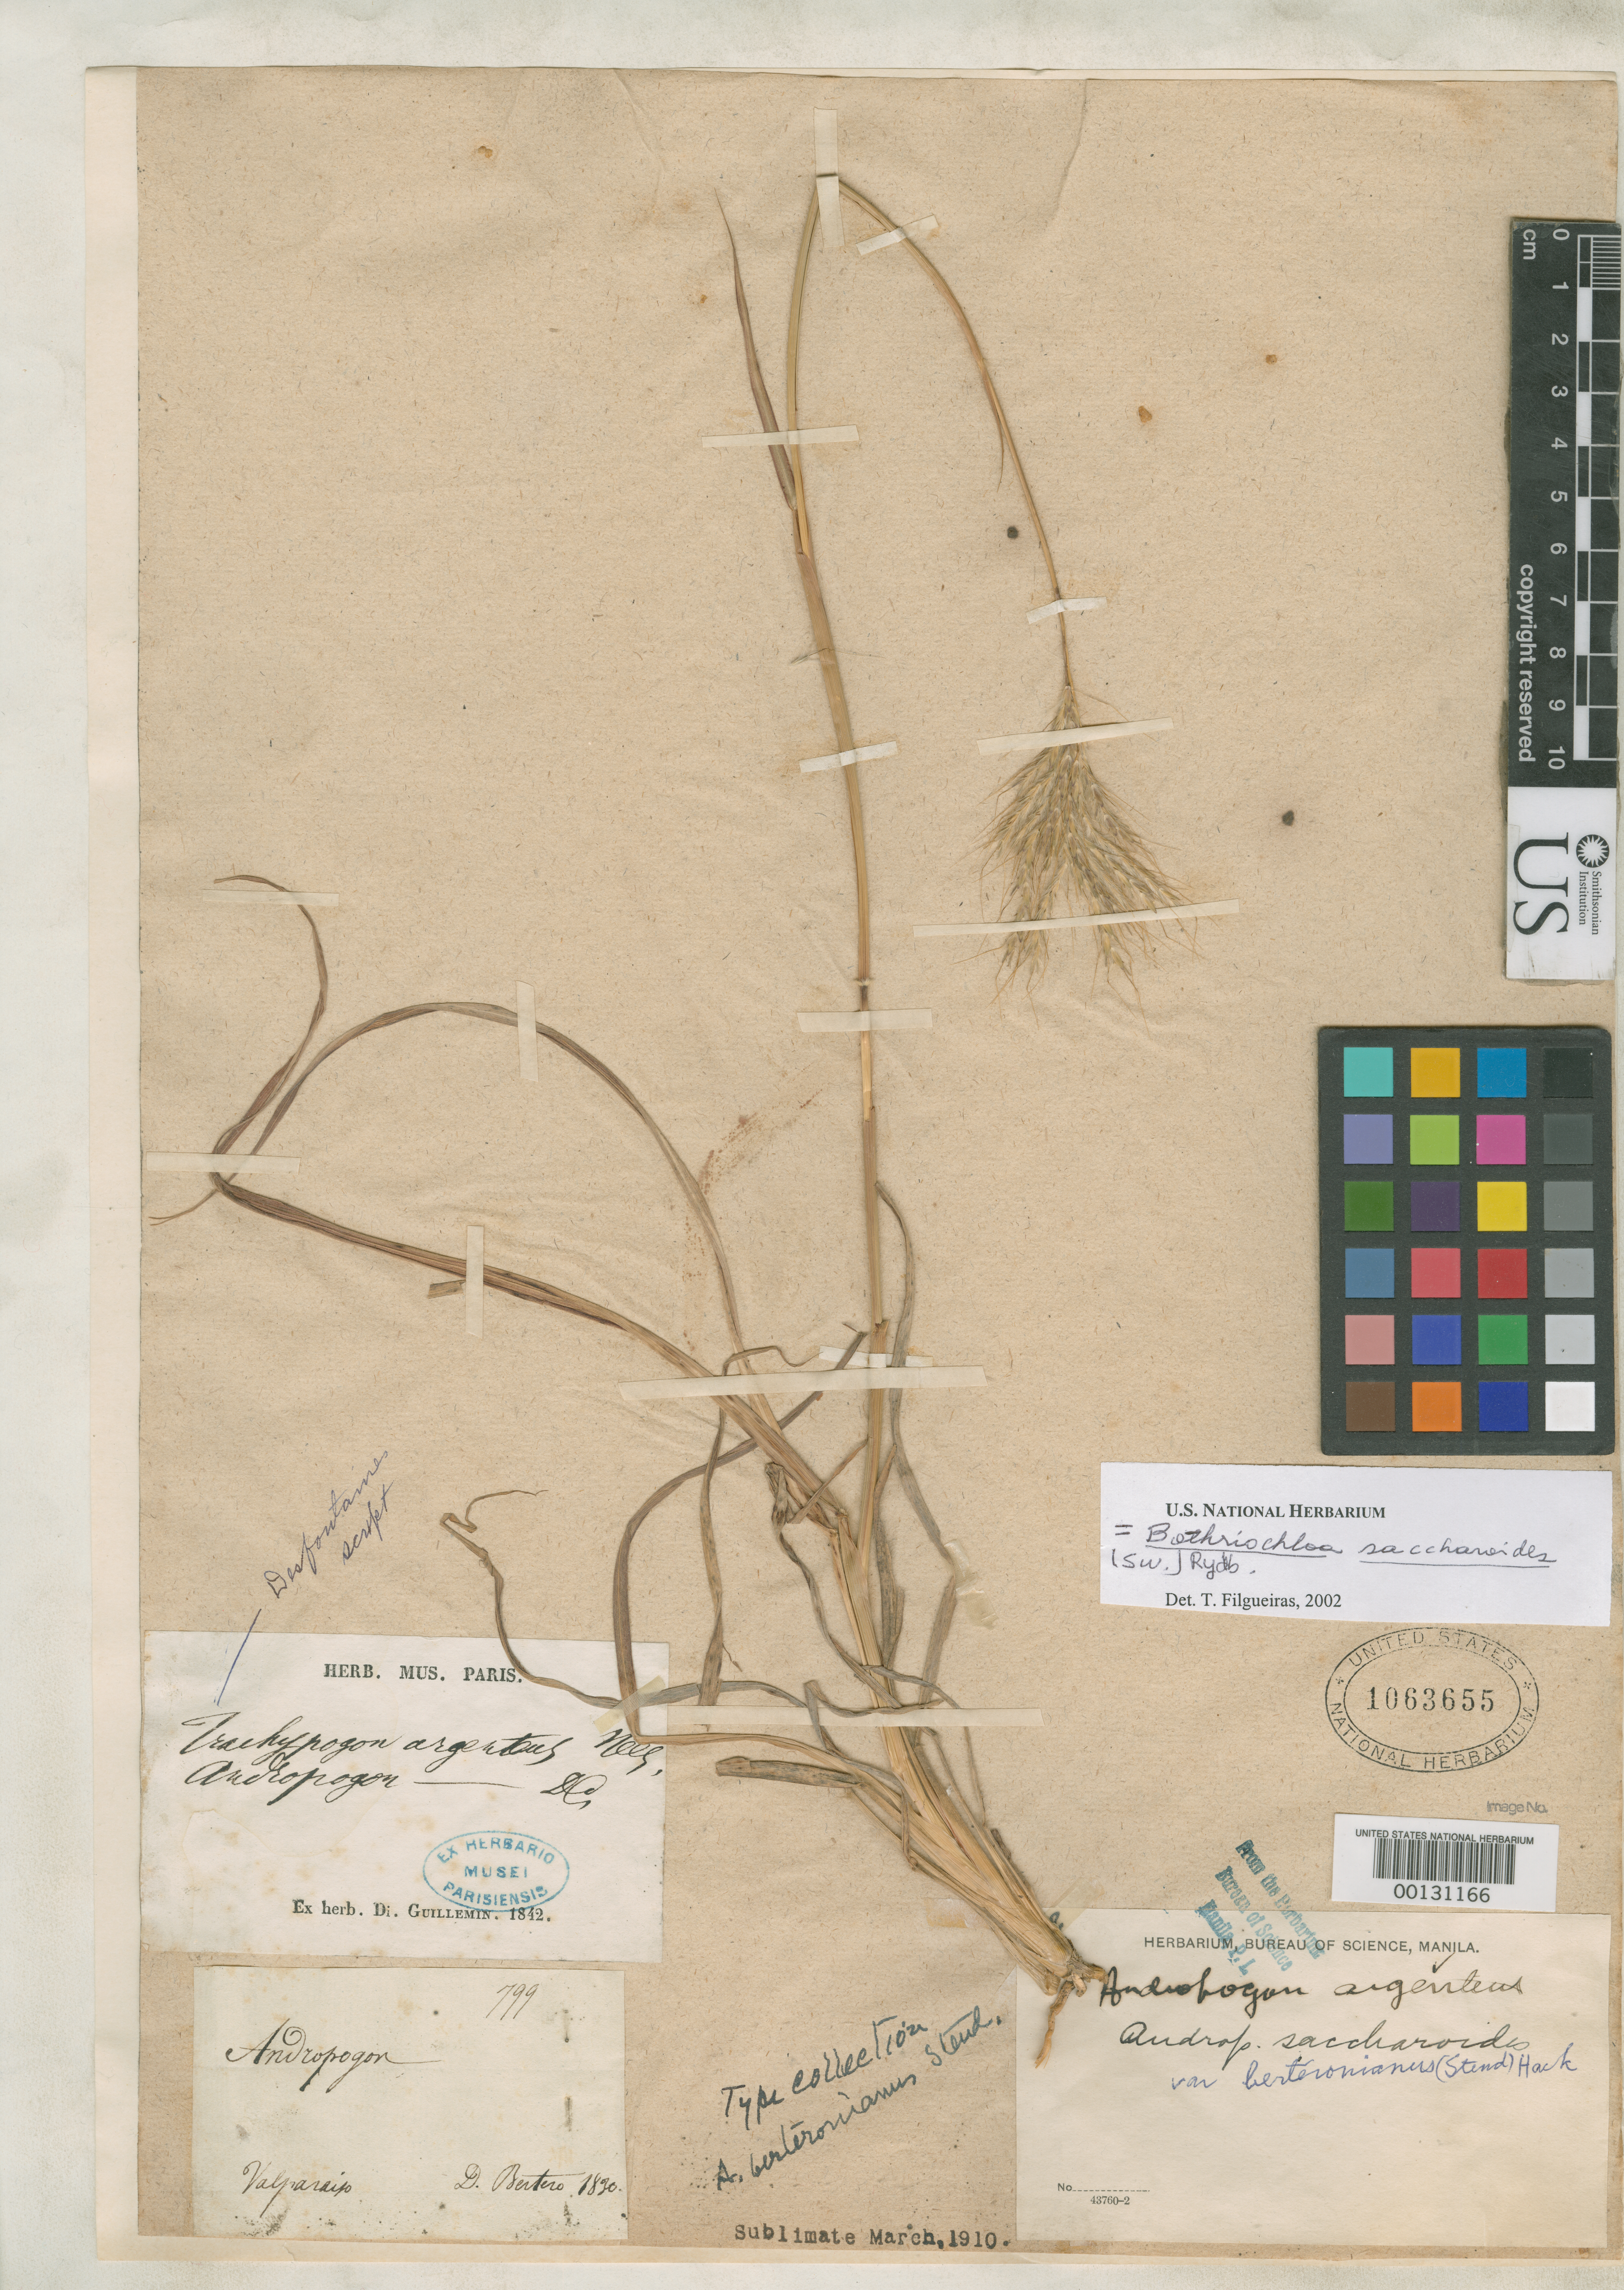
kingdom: Plantae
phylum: Tracheophyta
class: Liliopsida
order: Poales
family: Poaceae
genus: Andropogon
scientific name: Andropogon berteronianus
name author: Steud.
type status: Isotype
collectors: ex herb. Berter. Chil.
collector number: Herb. No. 799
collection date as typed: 1830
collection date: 1830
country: Chile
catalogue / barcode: US 1063655